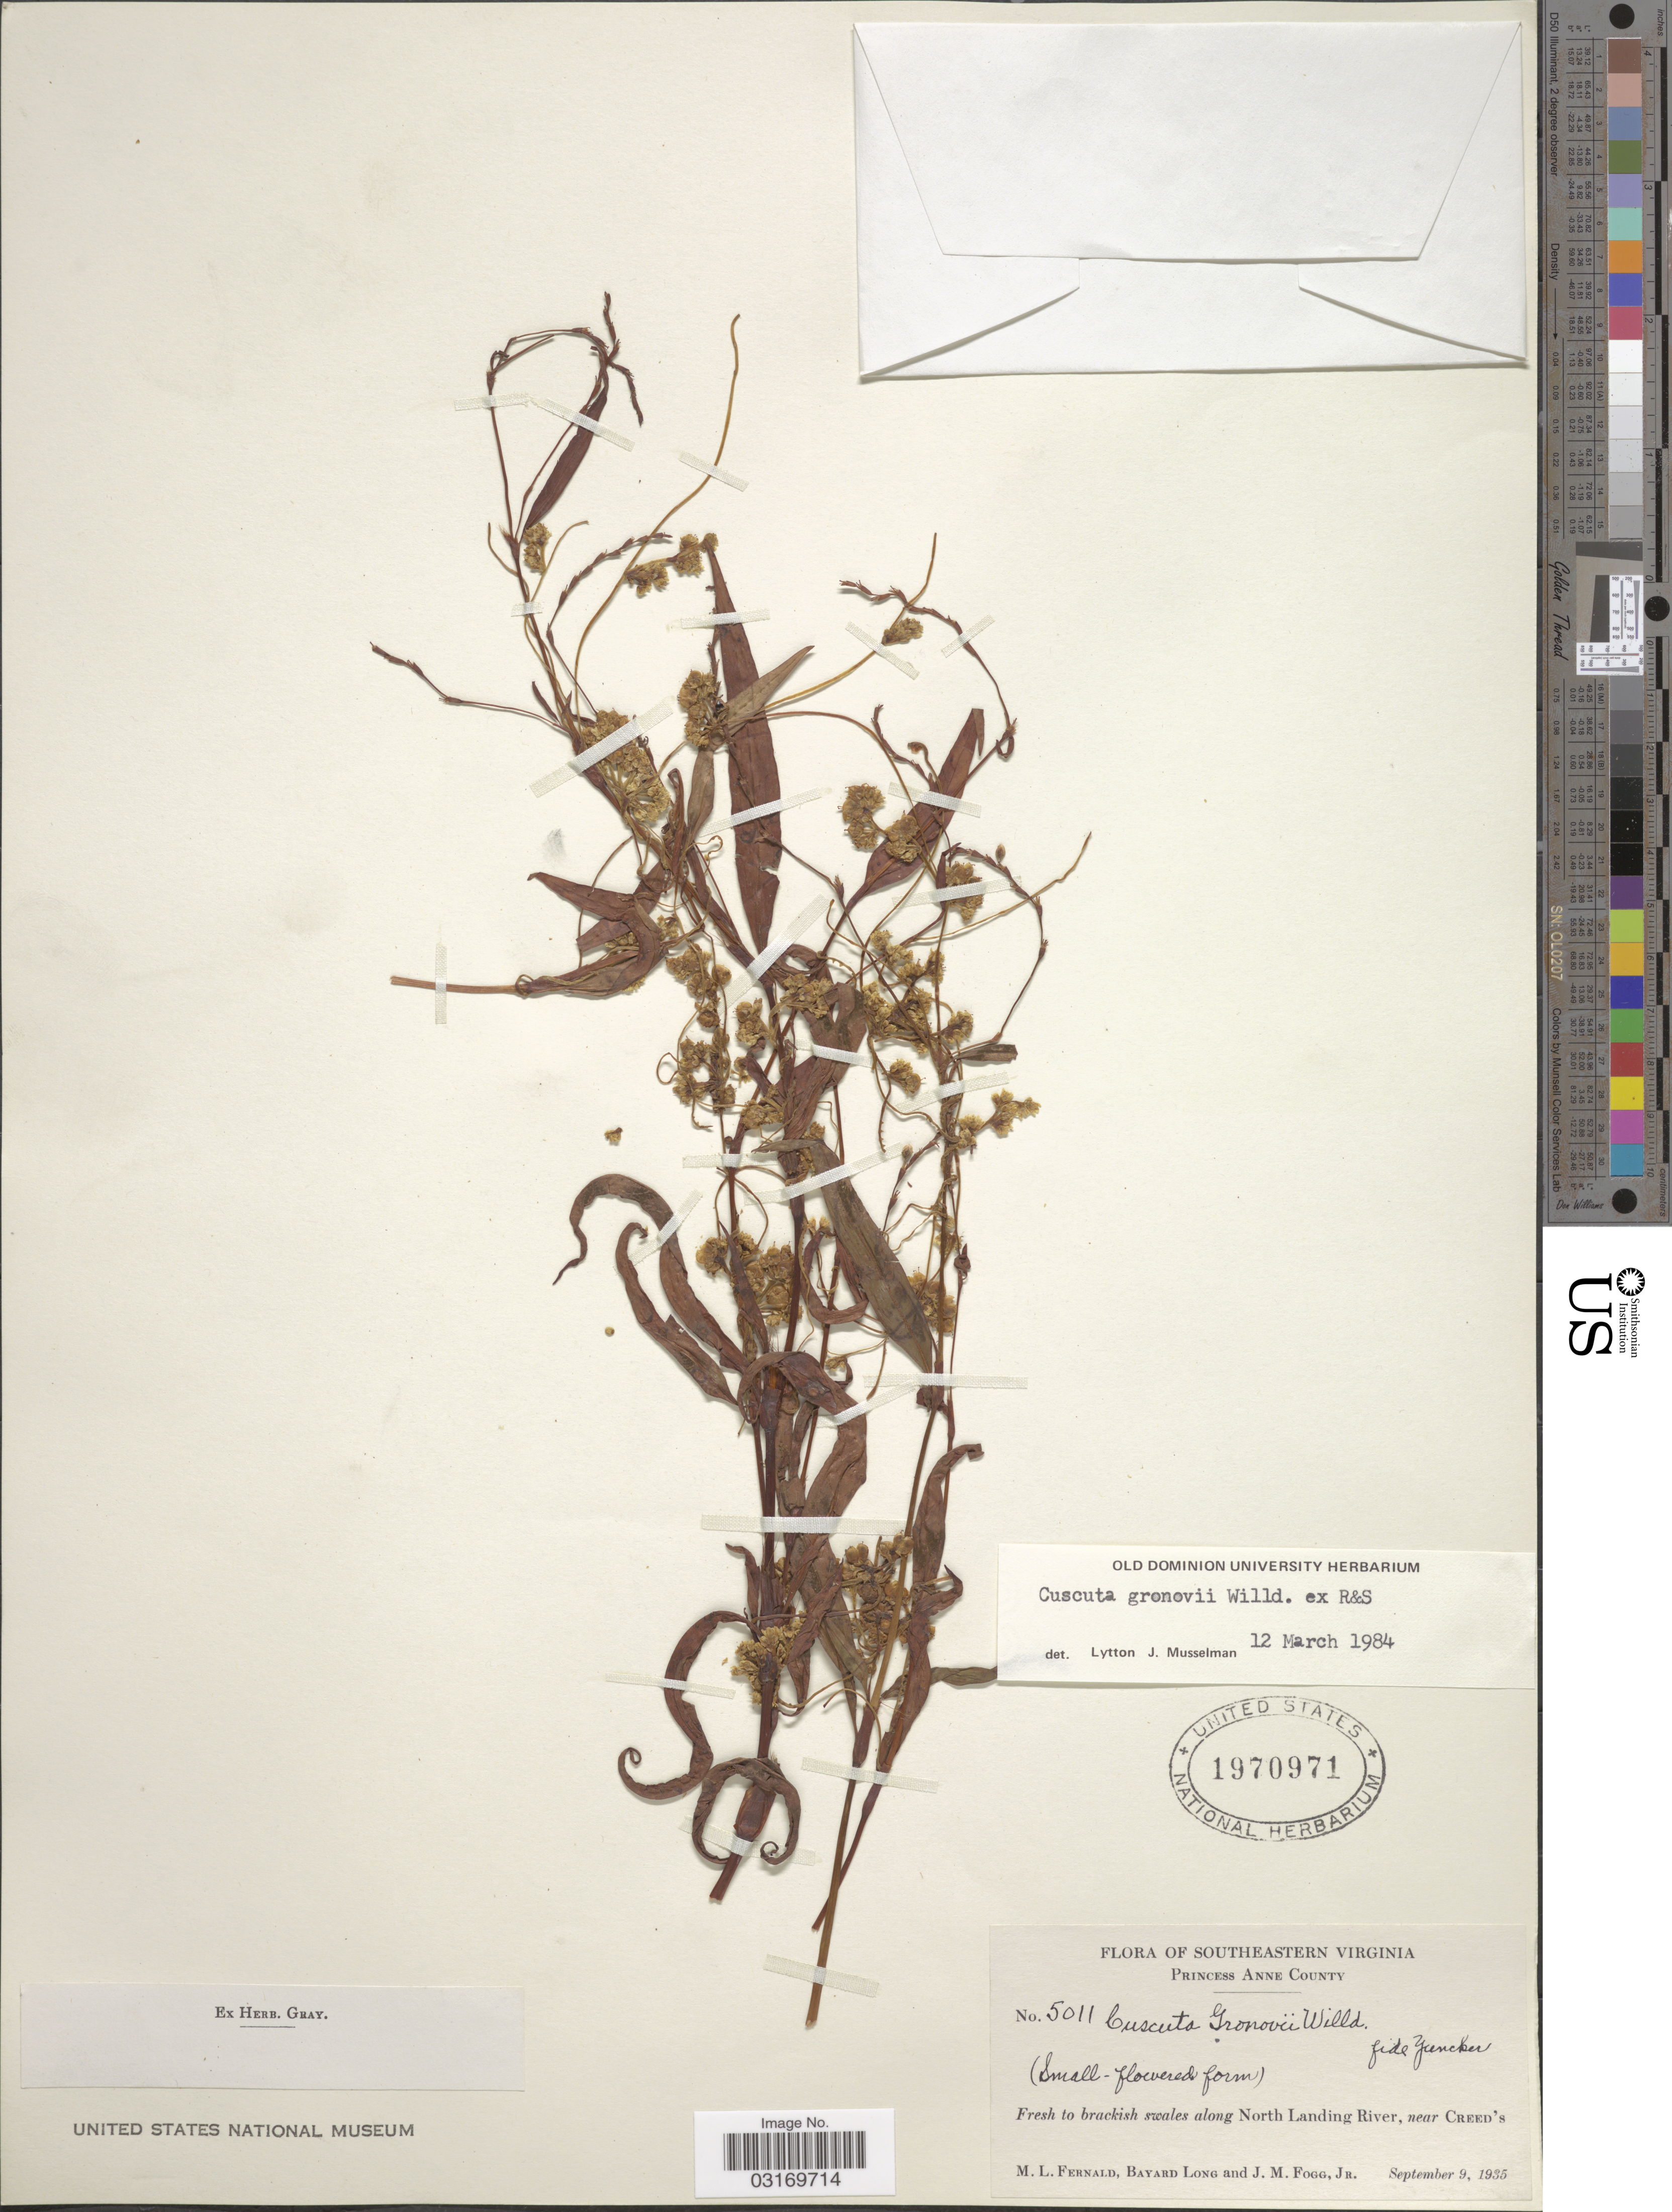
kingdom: Plantae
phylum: Tracheophyta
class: Magnoliopsida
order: Solanales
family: Convolvulaceae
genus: Cuscuta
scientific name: Cuscuta gronovii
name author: Willd. ex Schult.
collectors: M. L. Fernald, B. Long & J. Fogg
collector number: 5011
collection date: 1935-09-09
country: United States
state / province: Virginia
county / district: City of Virginia Beach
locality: Southeastern Virginia. Princess Anne County. Along North Landing River, near Creed's.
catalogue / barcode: US 1970971